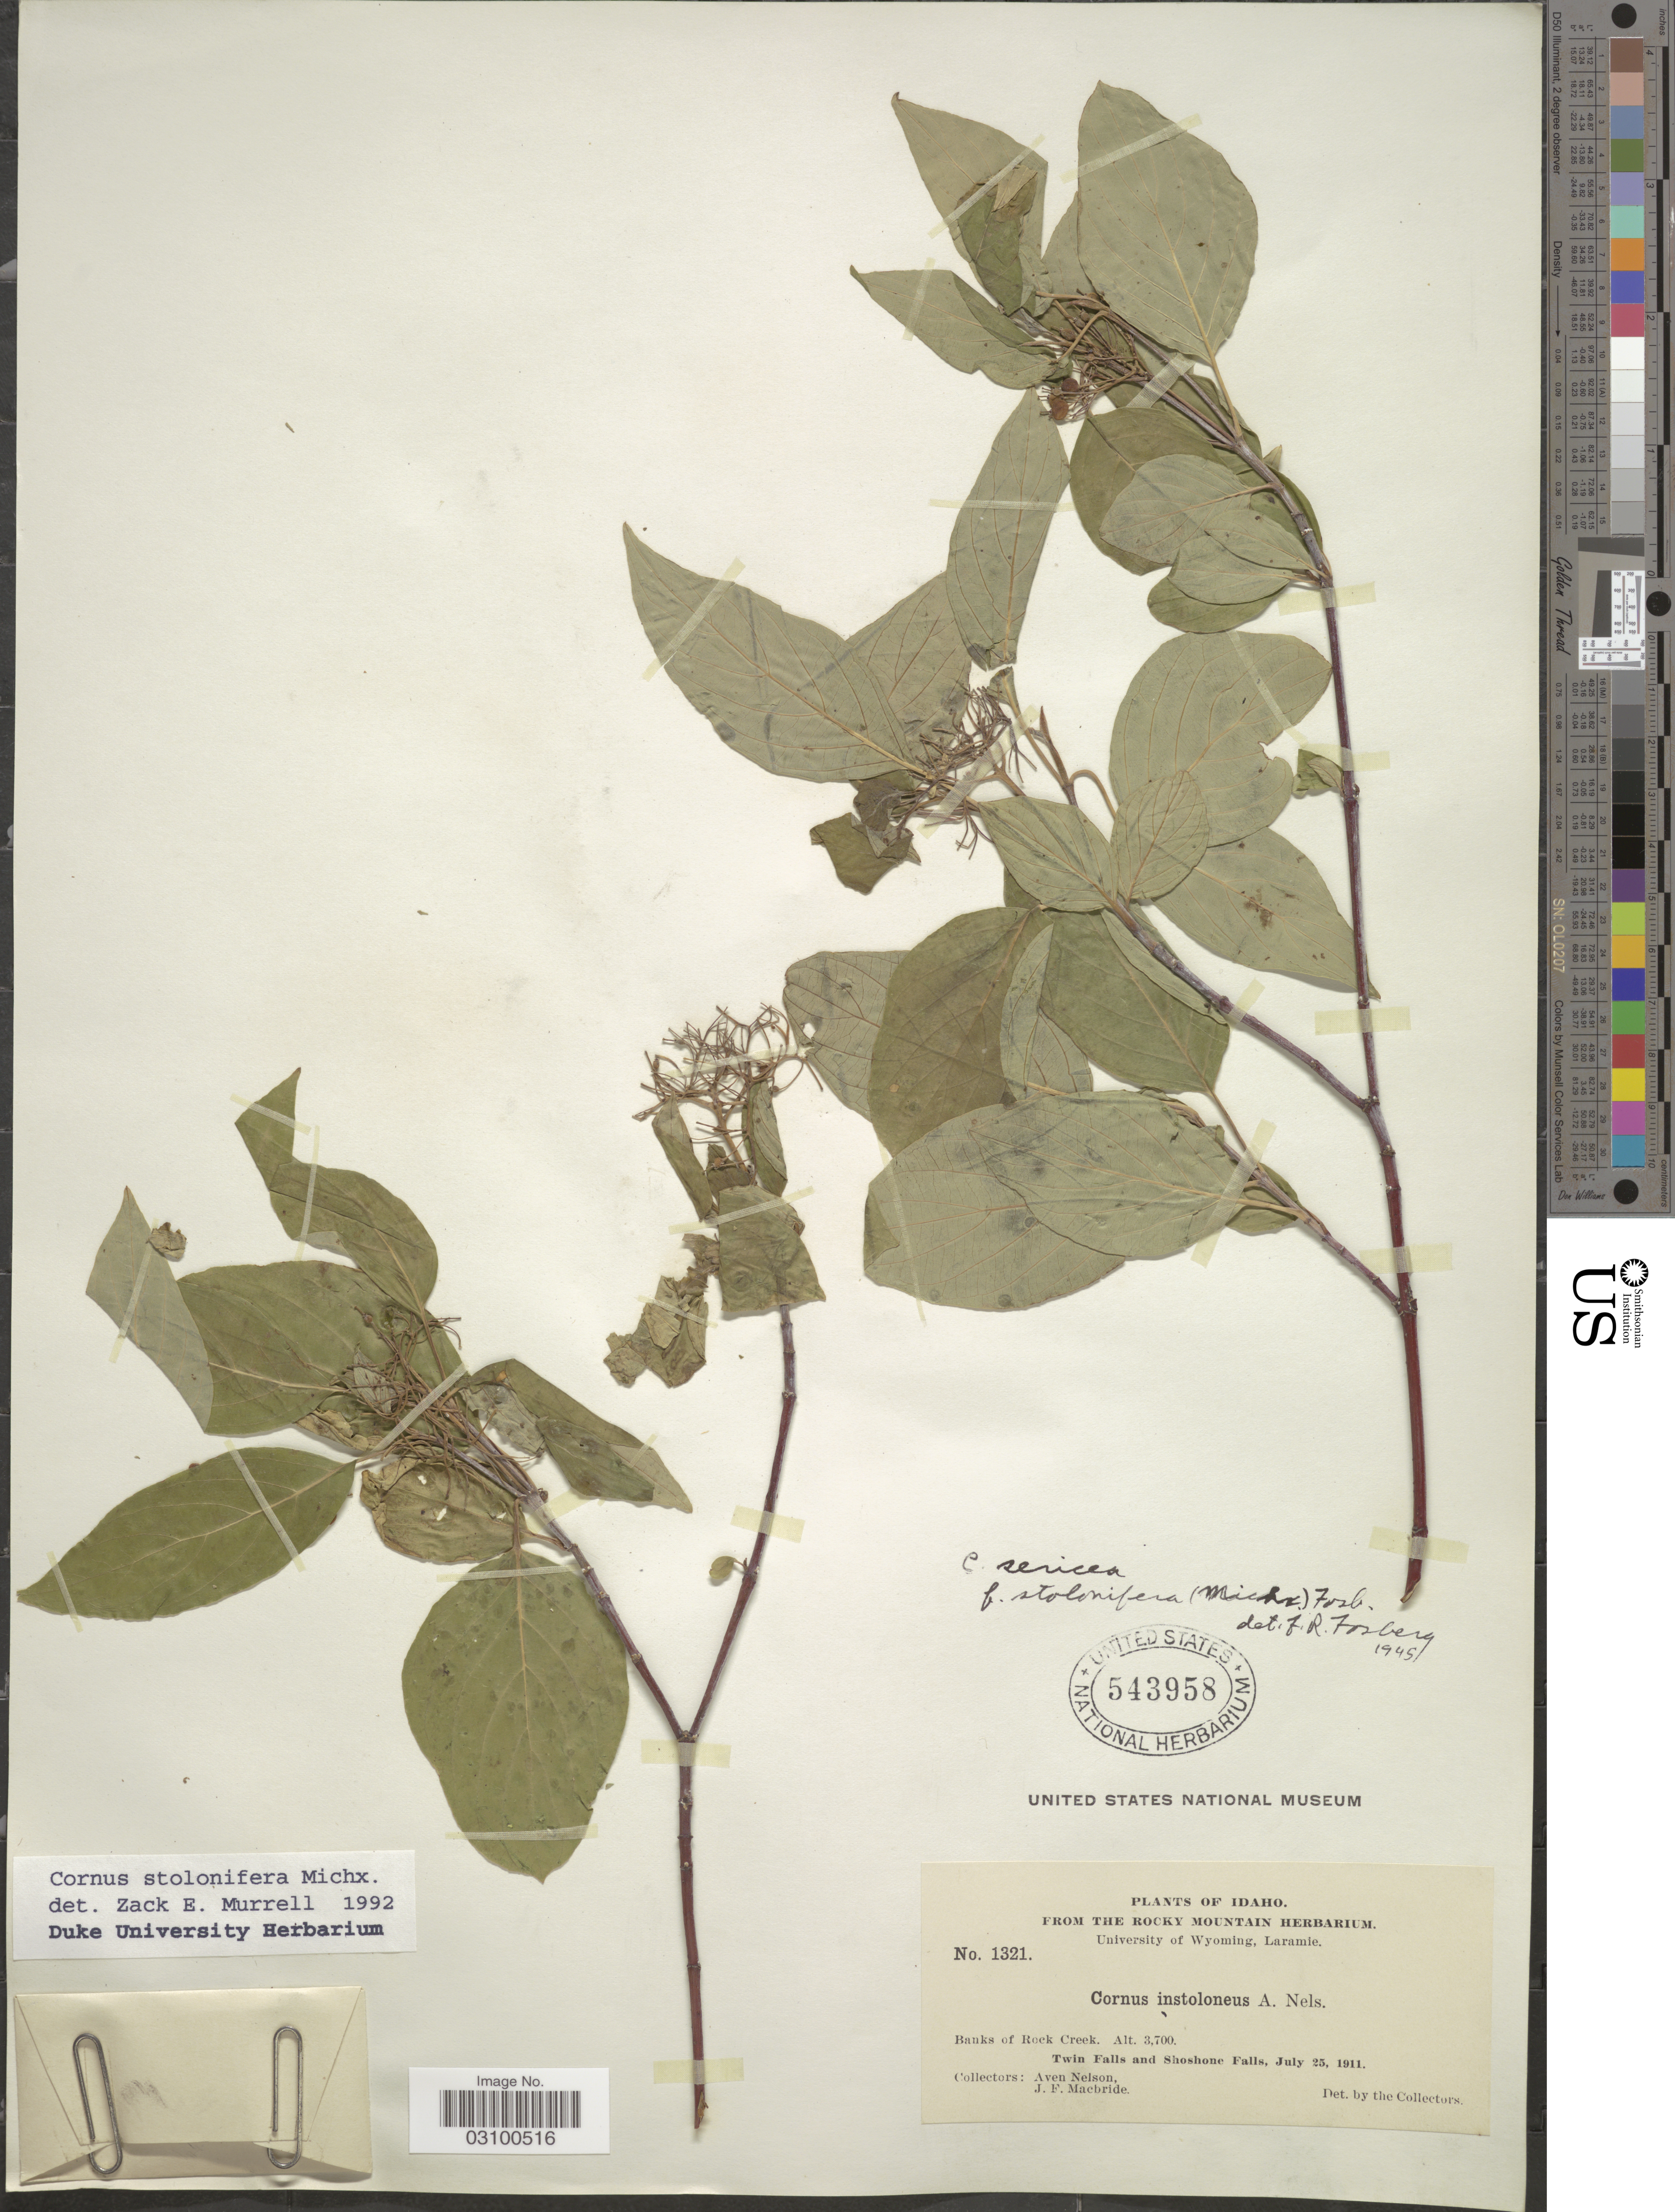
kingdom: Plantae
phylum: Tracheophyta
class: Magnoliopsida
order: Cornales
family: Cornaceae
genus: Cornus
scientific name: Cornus sericea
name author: L.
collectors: A. Nelson & J. F. Macbride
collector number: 1321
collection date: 1911-07-25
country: United States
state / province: Idaho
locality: Banks of Rock Creek. Twin Falls and Shoshone Falls.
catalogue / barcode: US 543958